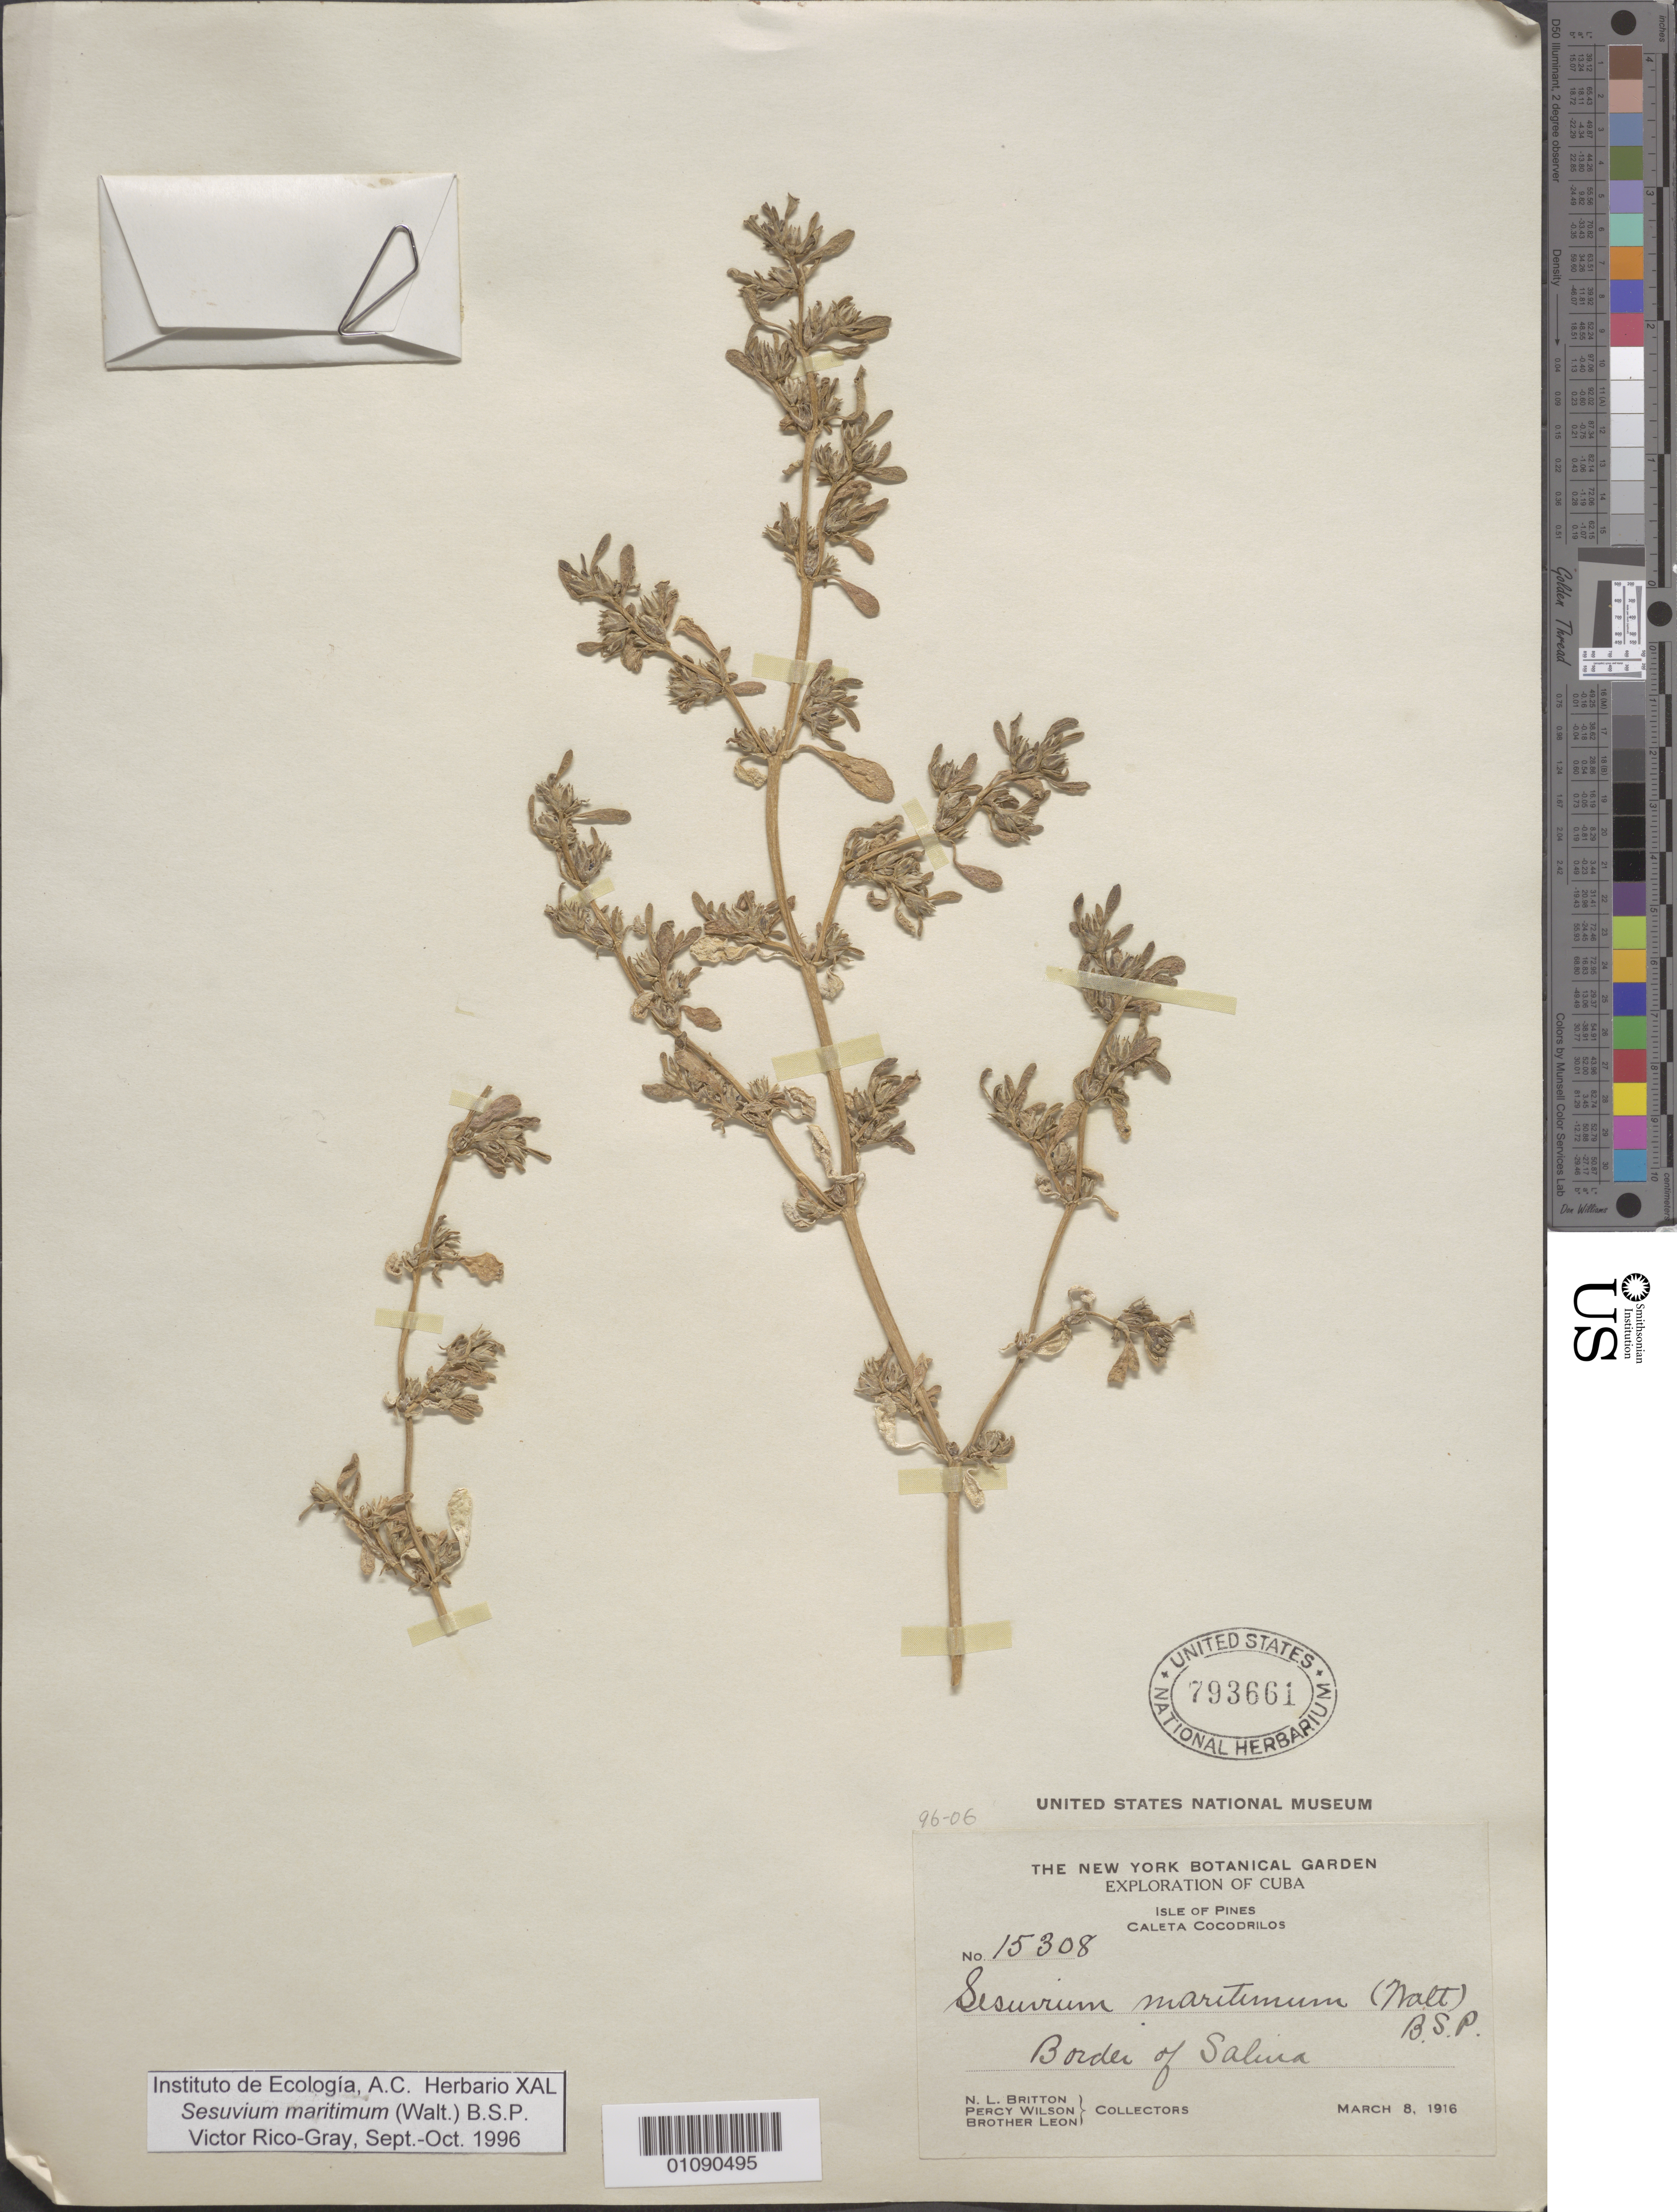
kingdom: Plantae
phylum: Tracheophyta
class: Magnoliopsida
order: Caryophyllales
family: Aizoaceae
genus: Sesuvium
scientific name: Sesuvium maritimum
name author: (Walter) Britton, Stearns & Poggenb.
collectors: N. Britton, P. Wilson & Bro. León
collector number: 15308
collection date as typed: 08 Mar 1916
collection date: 1916-03-08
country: Cuba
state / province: Isla de La Juventud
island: Isla de la Juventud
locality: Isle of Pines, Caleta Cocodrilos, border of Saliva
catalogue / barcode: US 793661